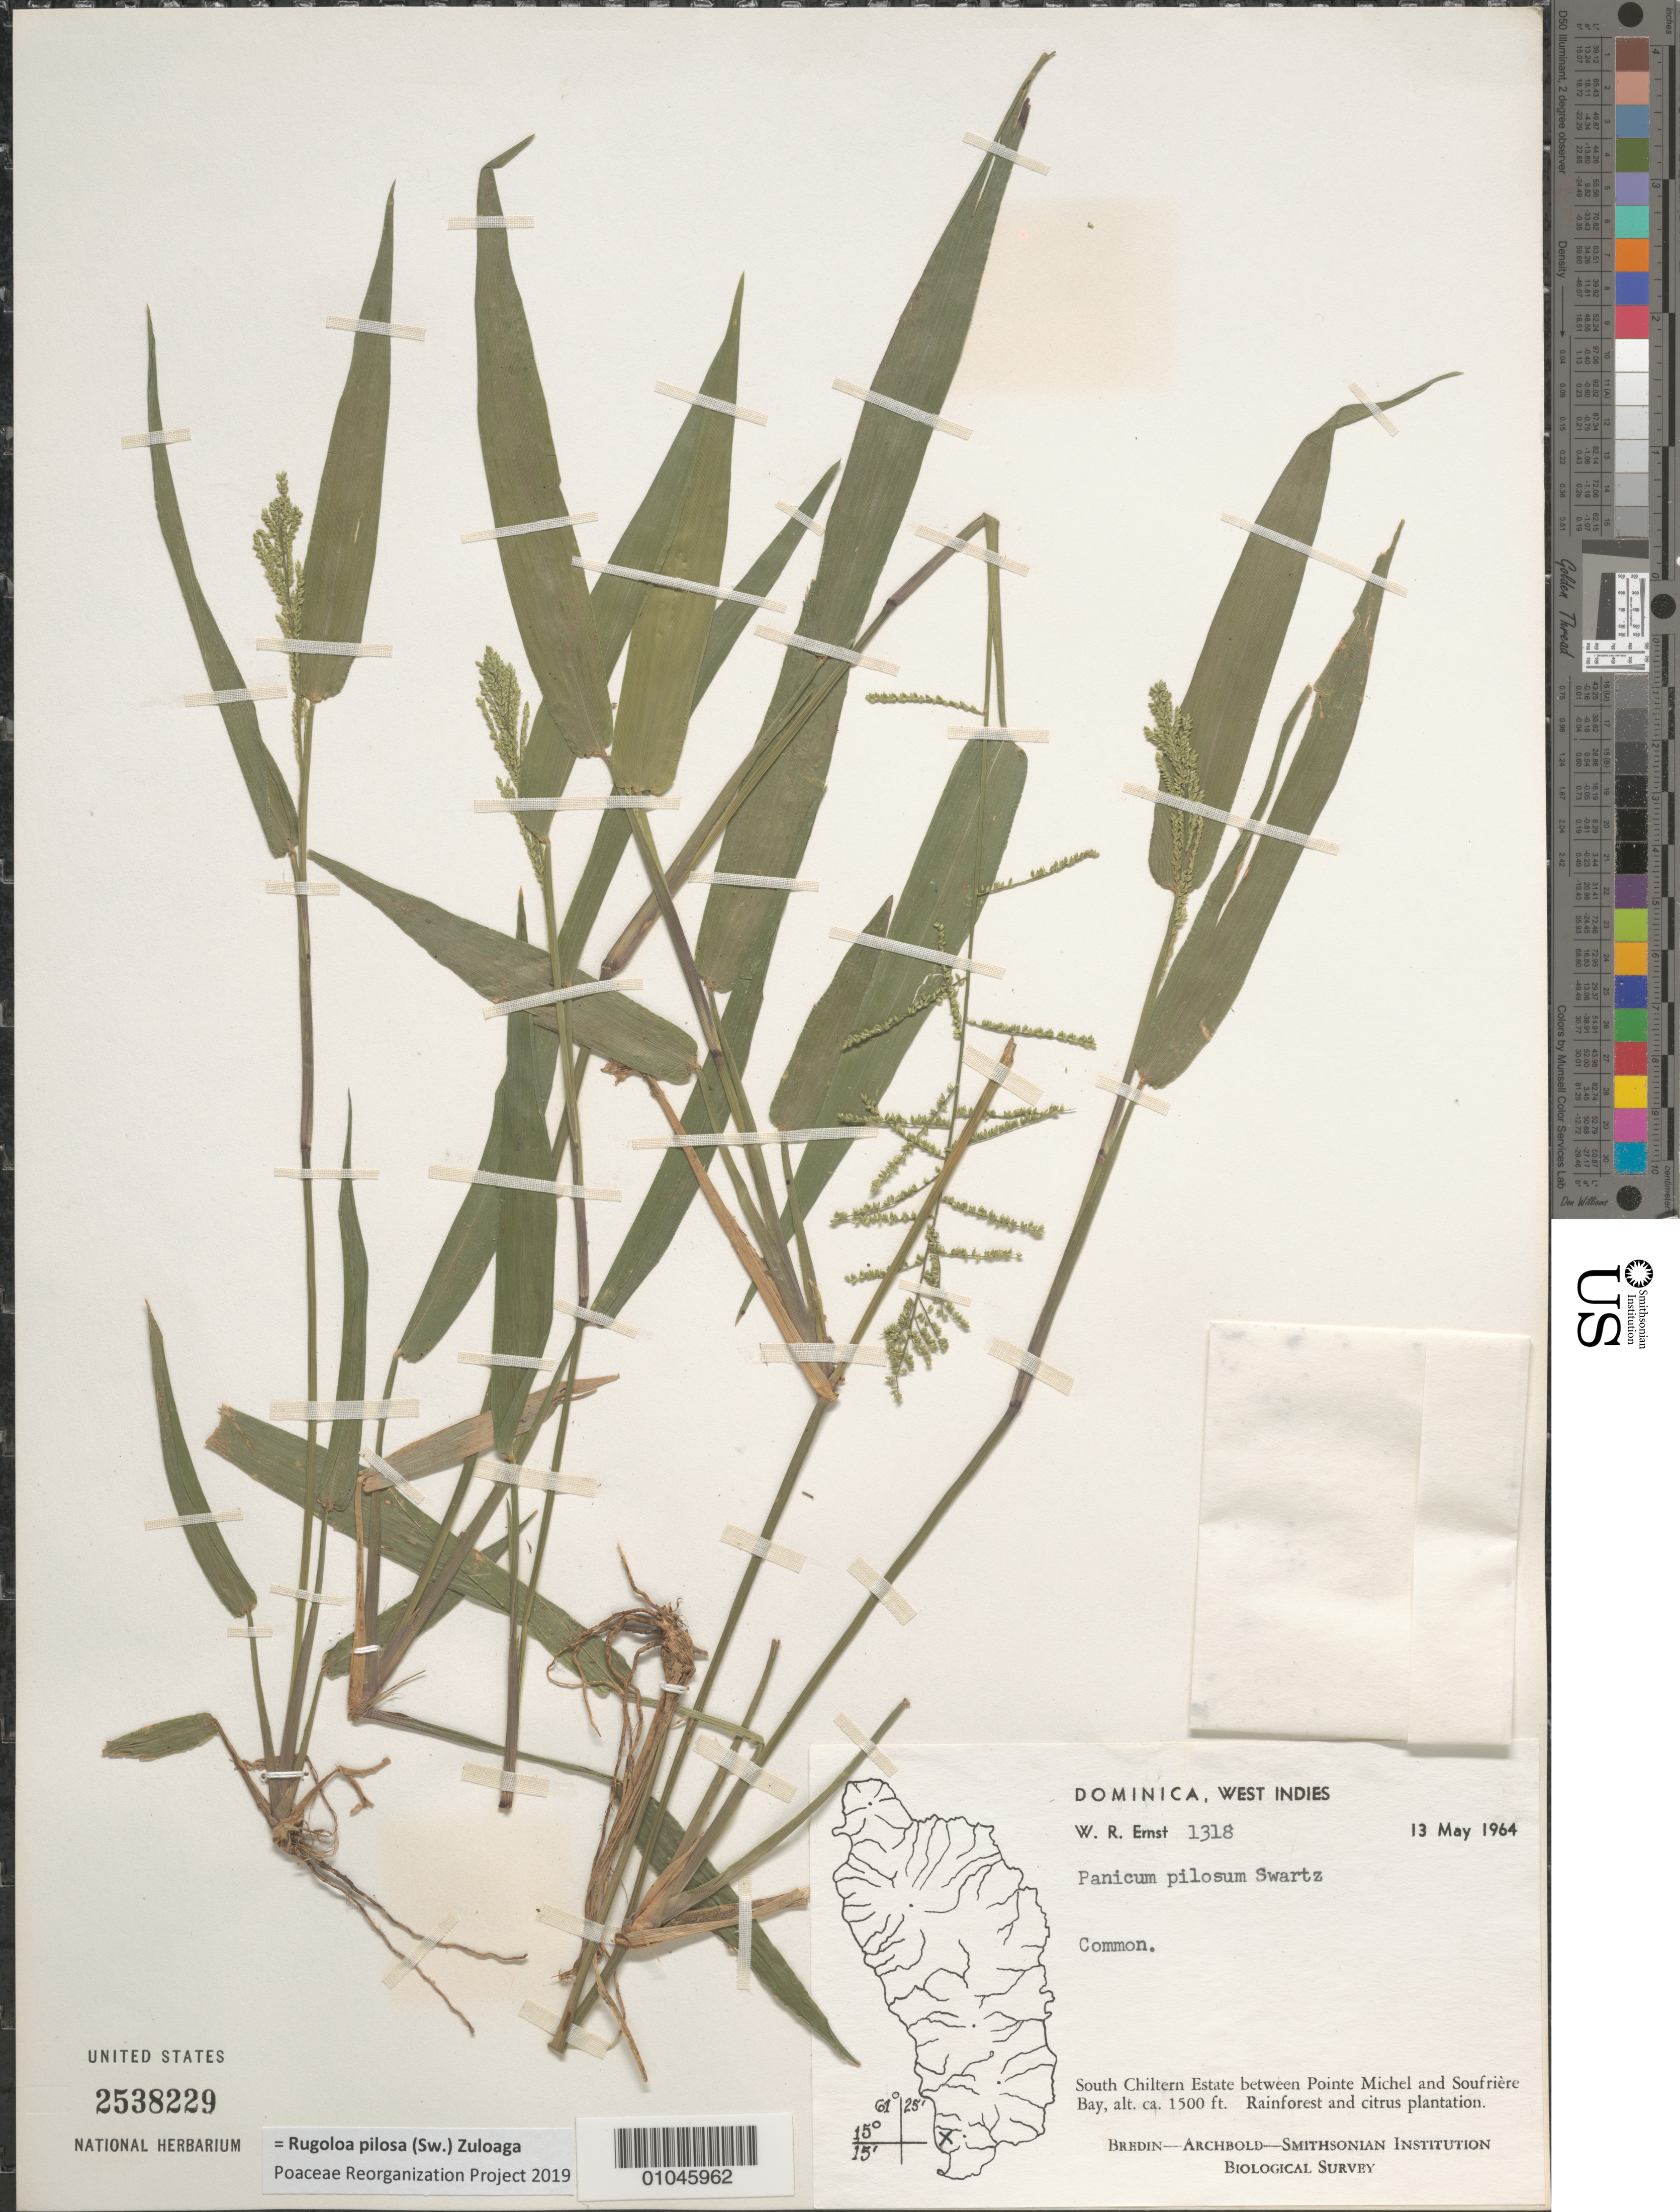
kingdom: Plantae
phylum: Tracheophyta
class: Liliopsida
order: Poales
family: Poaceae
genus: Panicum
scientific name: Panicum pilosum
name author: Sw.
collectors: W. R. Ernst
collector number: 1318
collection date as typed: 13 May 1964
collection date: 1964-05-13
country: Dominica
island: Dominica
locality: South Chiltern Estate between Pointe Michel and Soufriere Bay. Rainforest and citrus plantation.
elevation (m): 457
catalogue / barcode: US 2538229